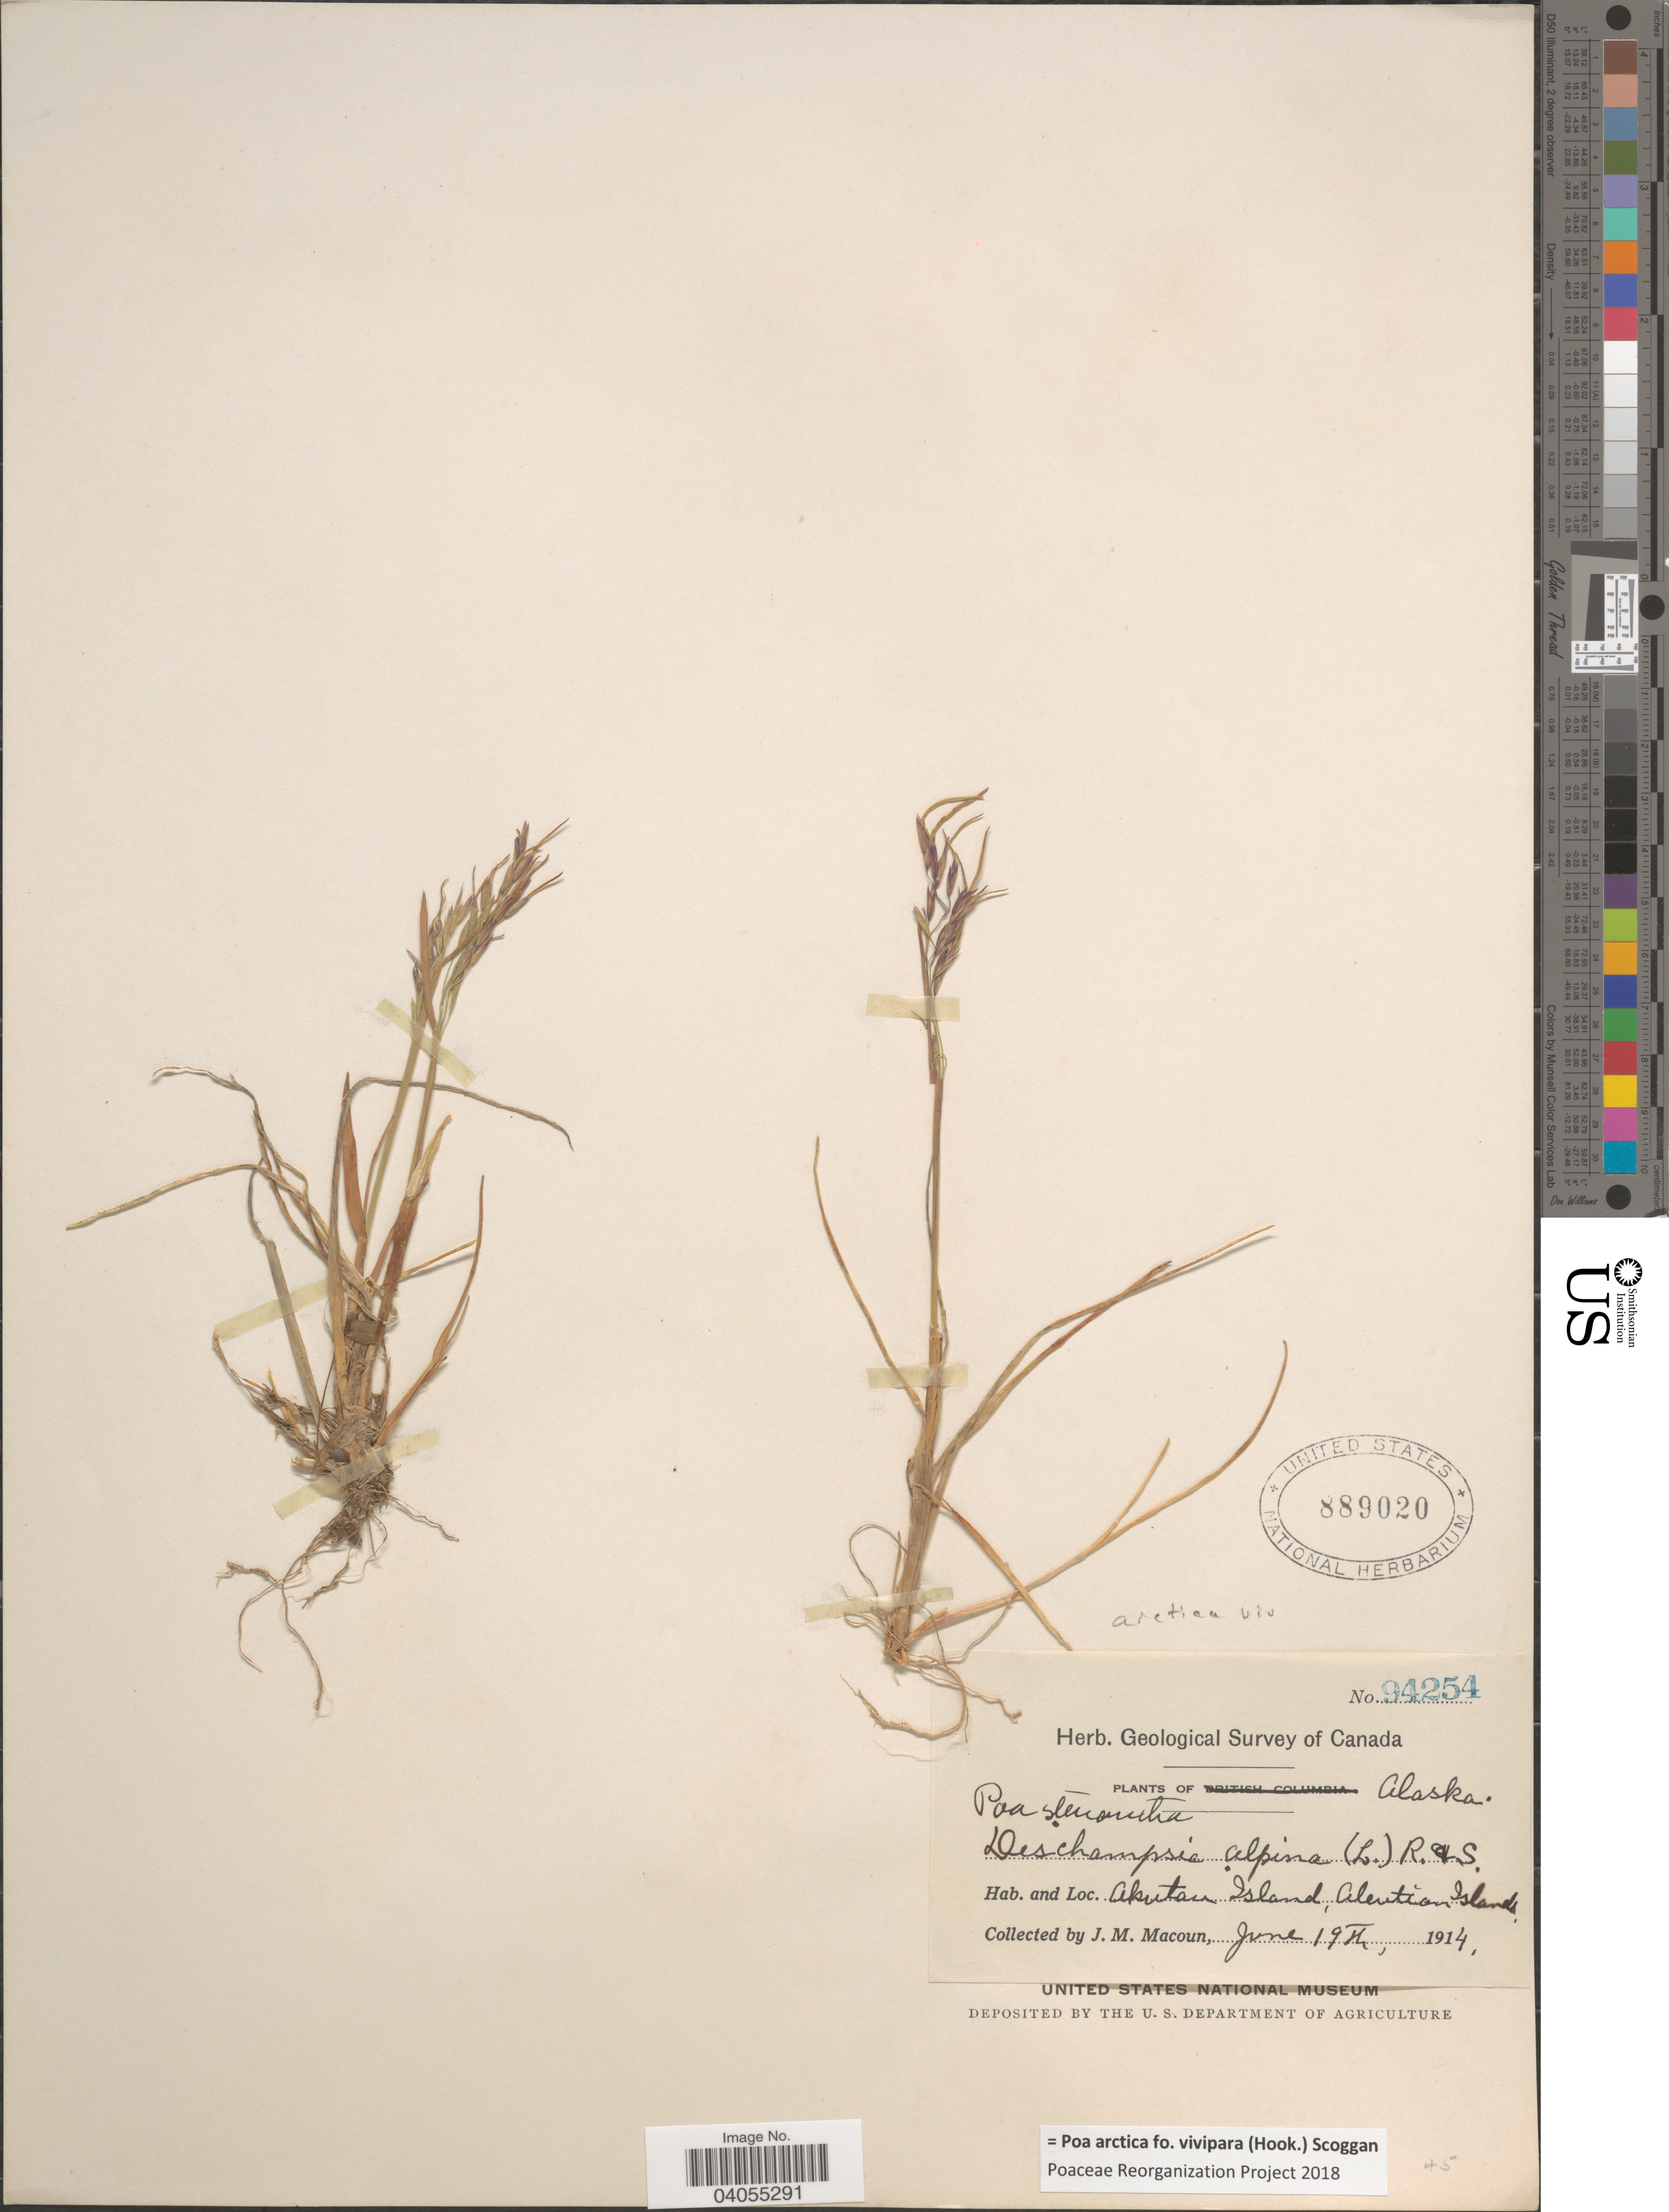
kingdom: Plantae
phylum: Tracheophyta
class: Liliopsida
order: Poales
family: Poaceae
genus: Poa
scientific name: Poa arctica f. vivipara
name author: (Hook.) Scoggan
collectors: J. M. Macoun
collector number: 94254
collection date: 1914-06-19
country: United States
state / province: Alaska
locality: Akutan Island, Aleutian Islands.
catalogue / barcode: US 889020